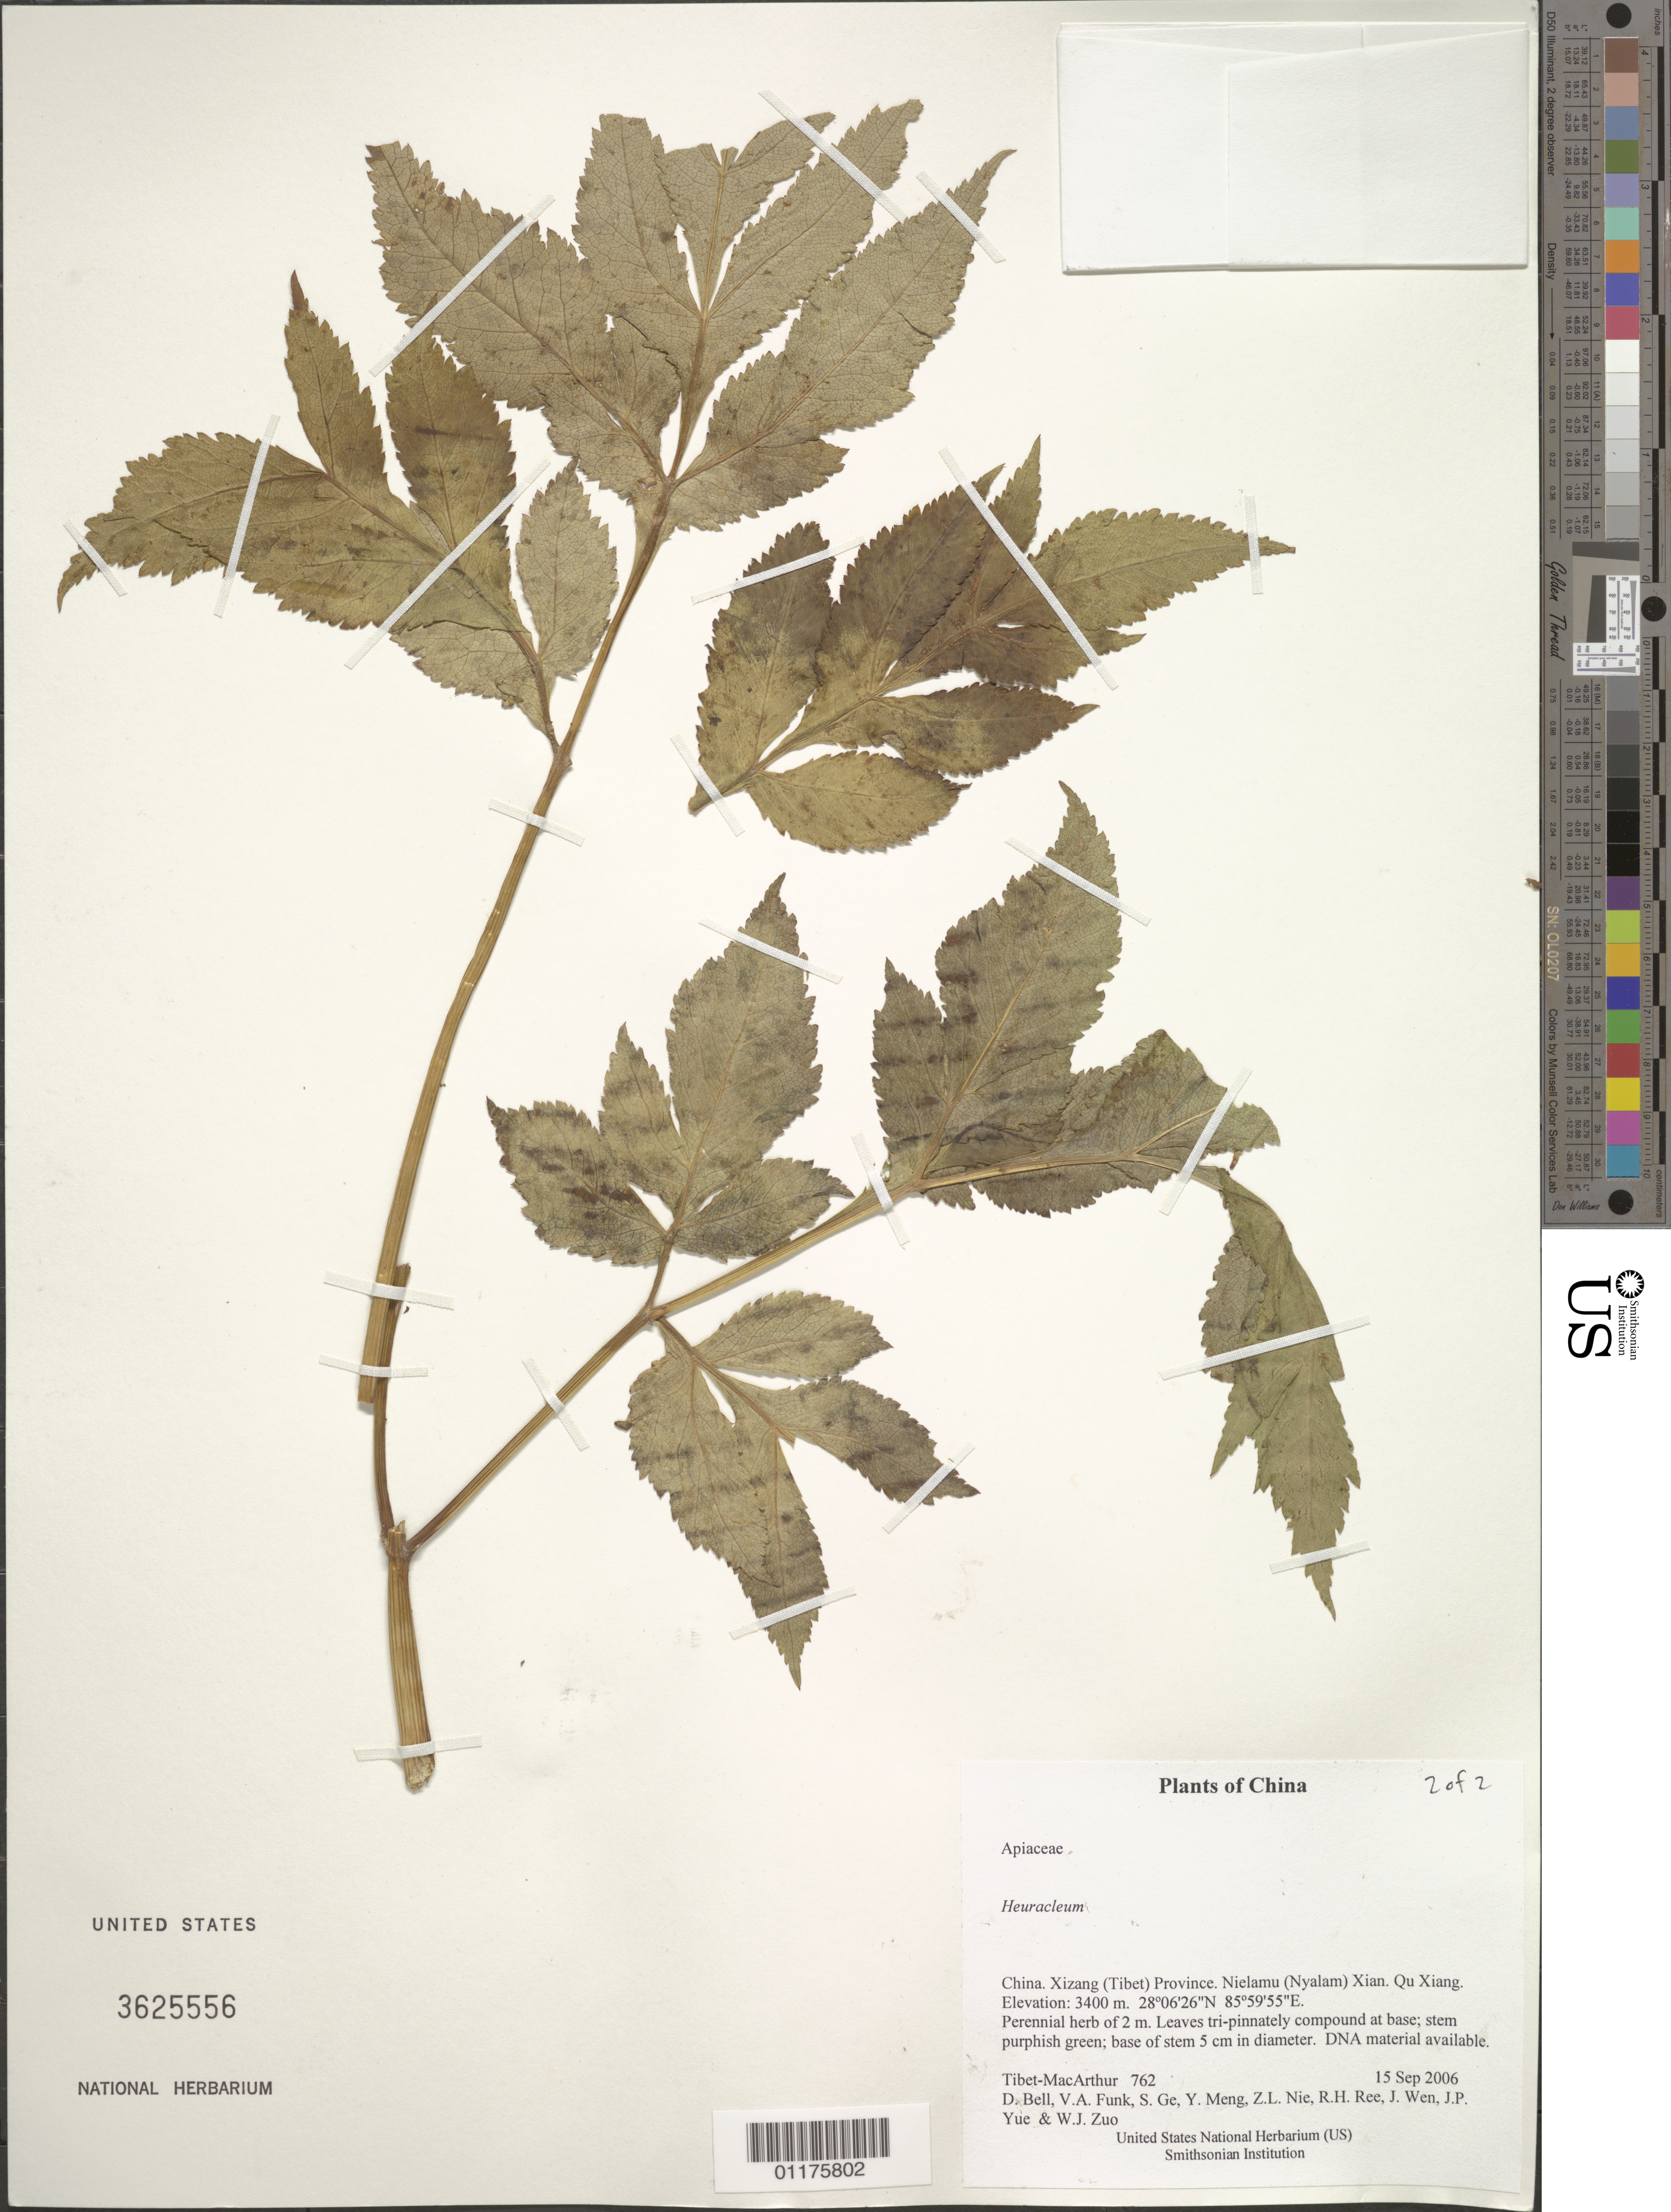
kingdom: Plantae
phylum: Tracheophyta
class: Magnoliopsida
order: Apiales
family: Apiaceae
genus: Heracleum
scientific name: Heracleum sp.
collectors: Tibet-MacArthur, D. A. Bell, V. Funk, S. Ge, Y. Meng, Z. Nie, R. Ree, J. Wen, J. Yue & W. Zuo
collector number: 762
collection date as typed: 15 Sep 2006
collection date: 2006-09-15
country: China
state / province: Xizang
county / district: Nielamu (Nyalam) Xian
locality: Qu Xiang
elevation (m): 3400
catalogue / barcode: US 3625556